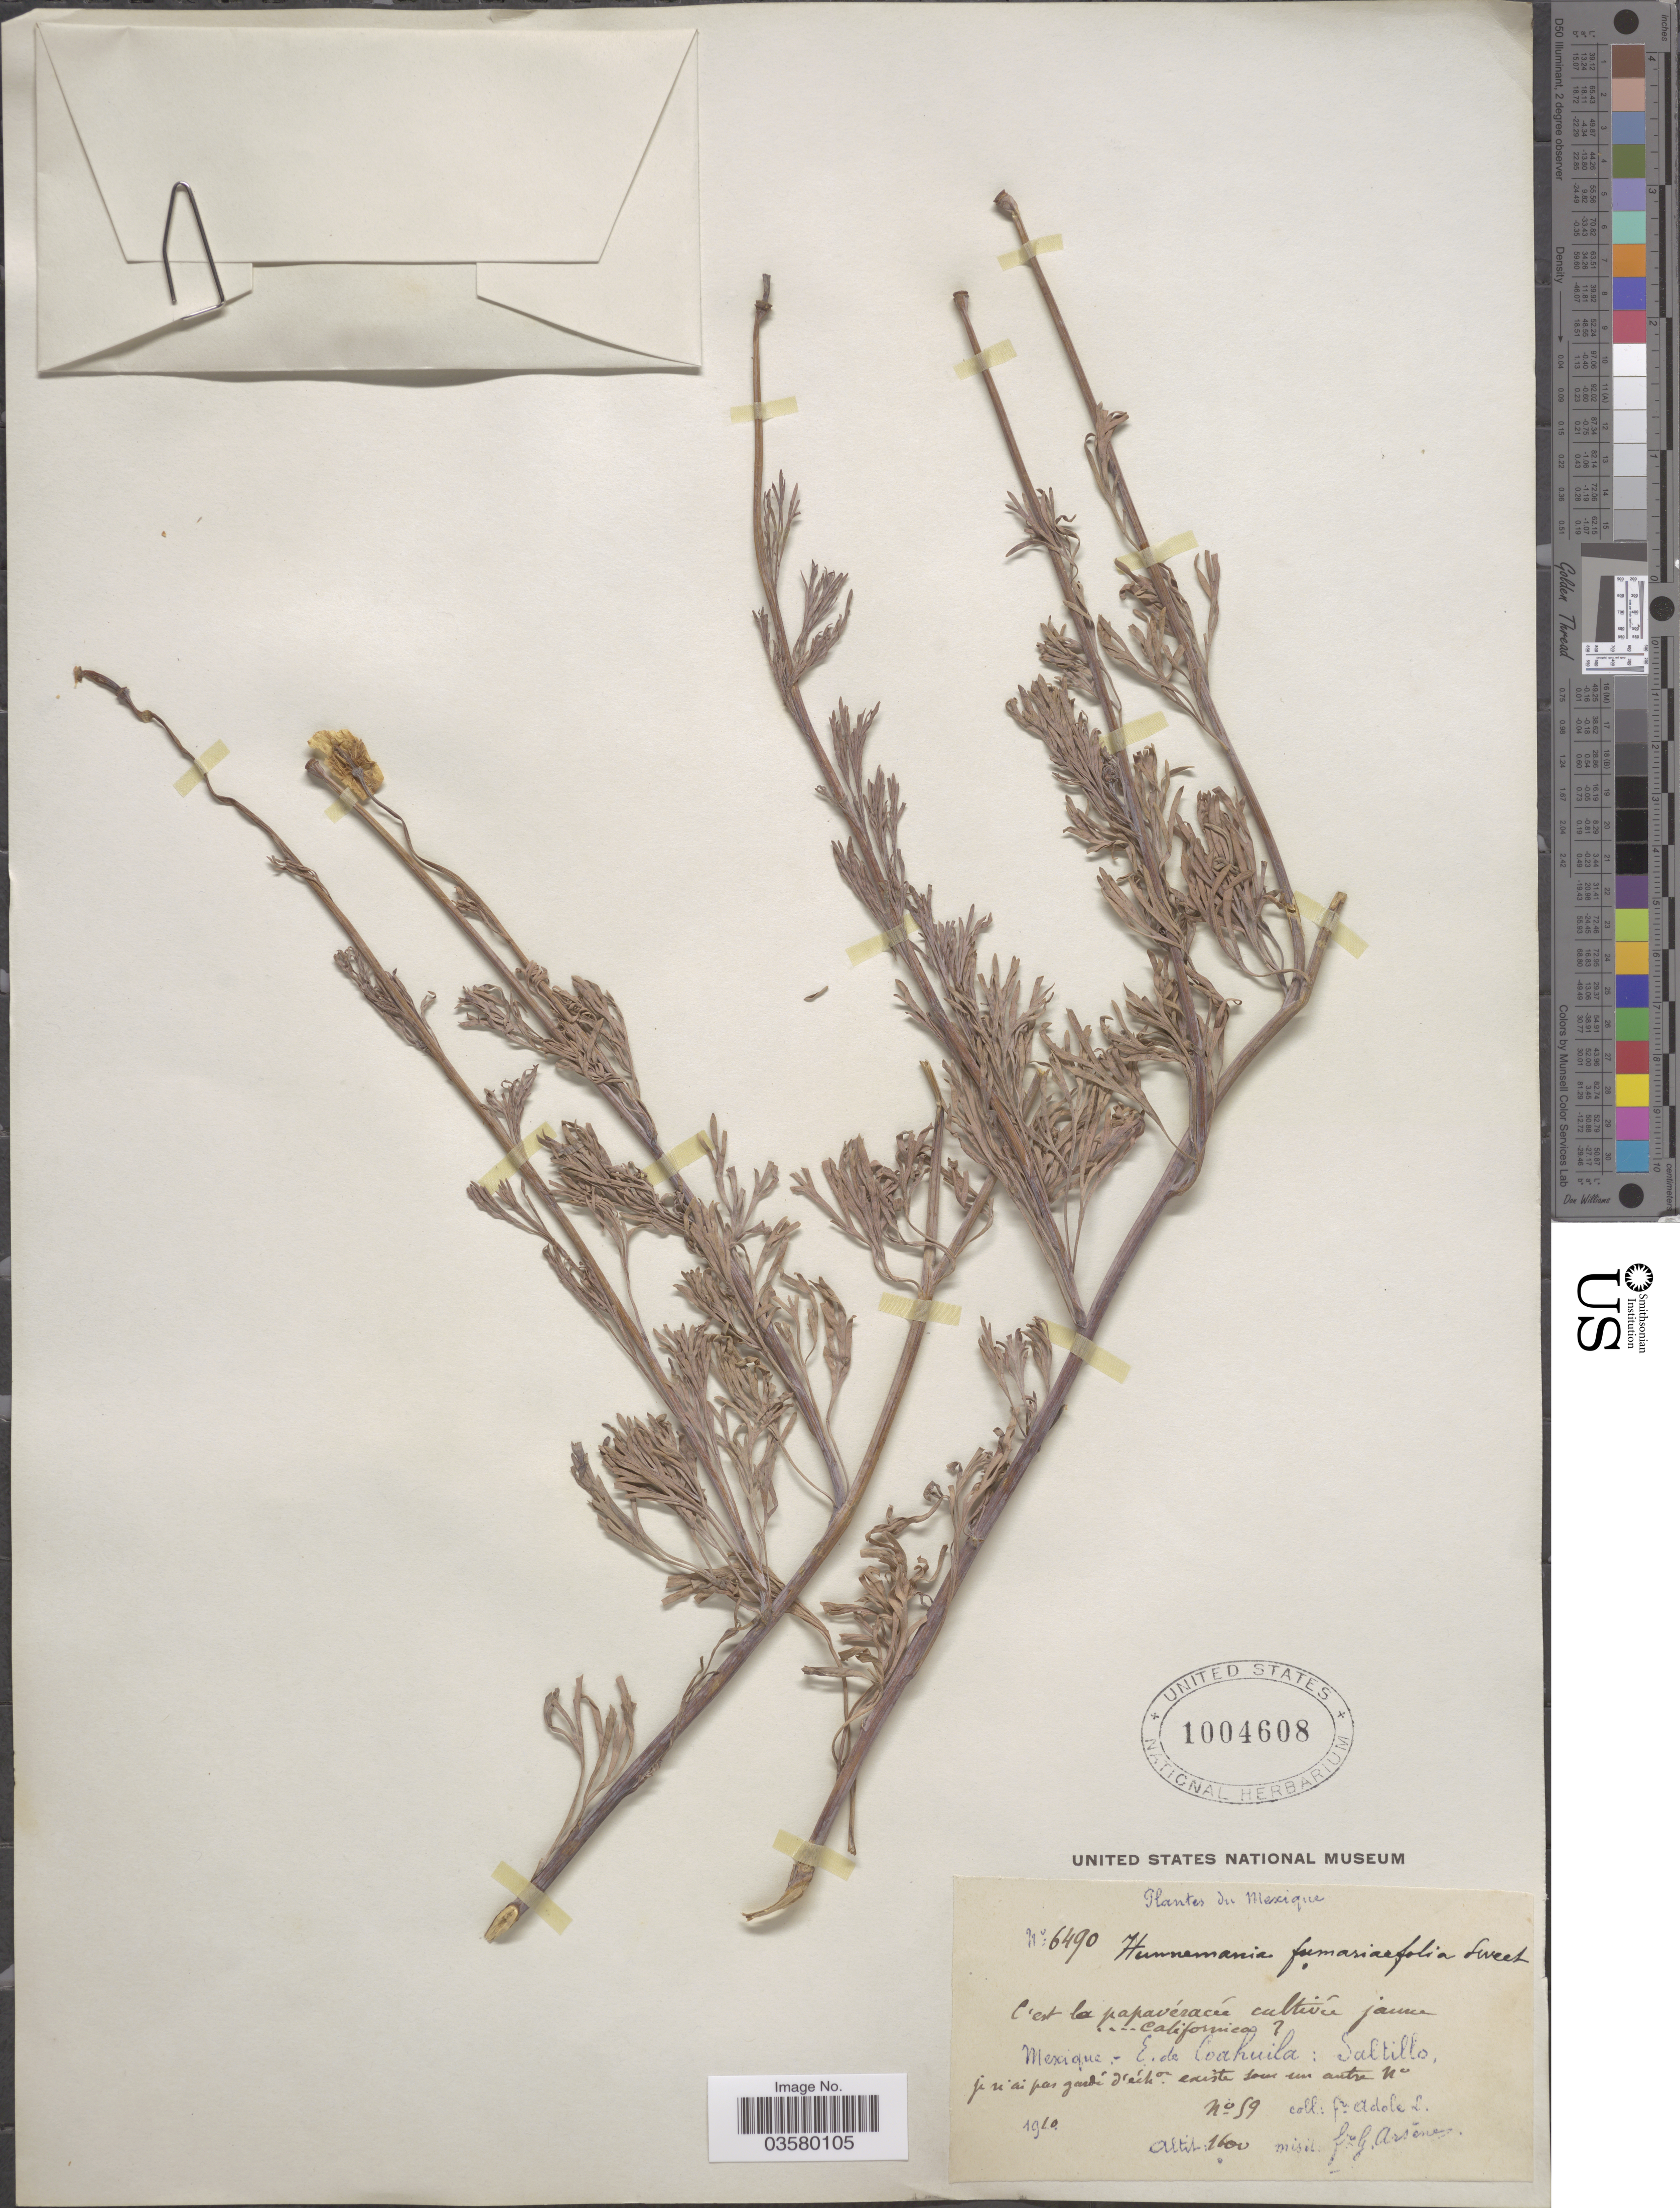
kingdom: Plantae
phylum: Tracheophyta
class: Magnoliopsida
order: Ranunculales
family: Papaveraceae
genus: Hunnemannia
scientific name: Hunnemannia fumariifolia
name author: Sweet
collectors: Bro. Adole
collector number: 59/6490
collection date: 1910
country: Mexico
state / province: Coahuila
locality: E. de Coahuila: Saltillo.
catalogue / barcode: US 1004608